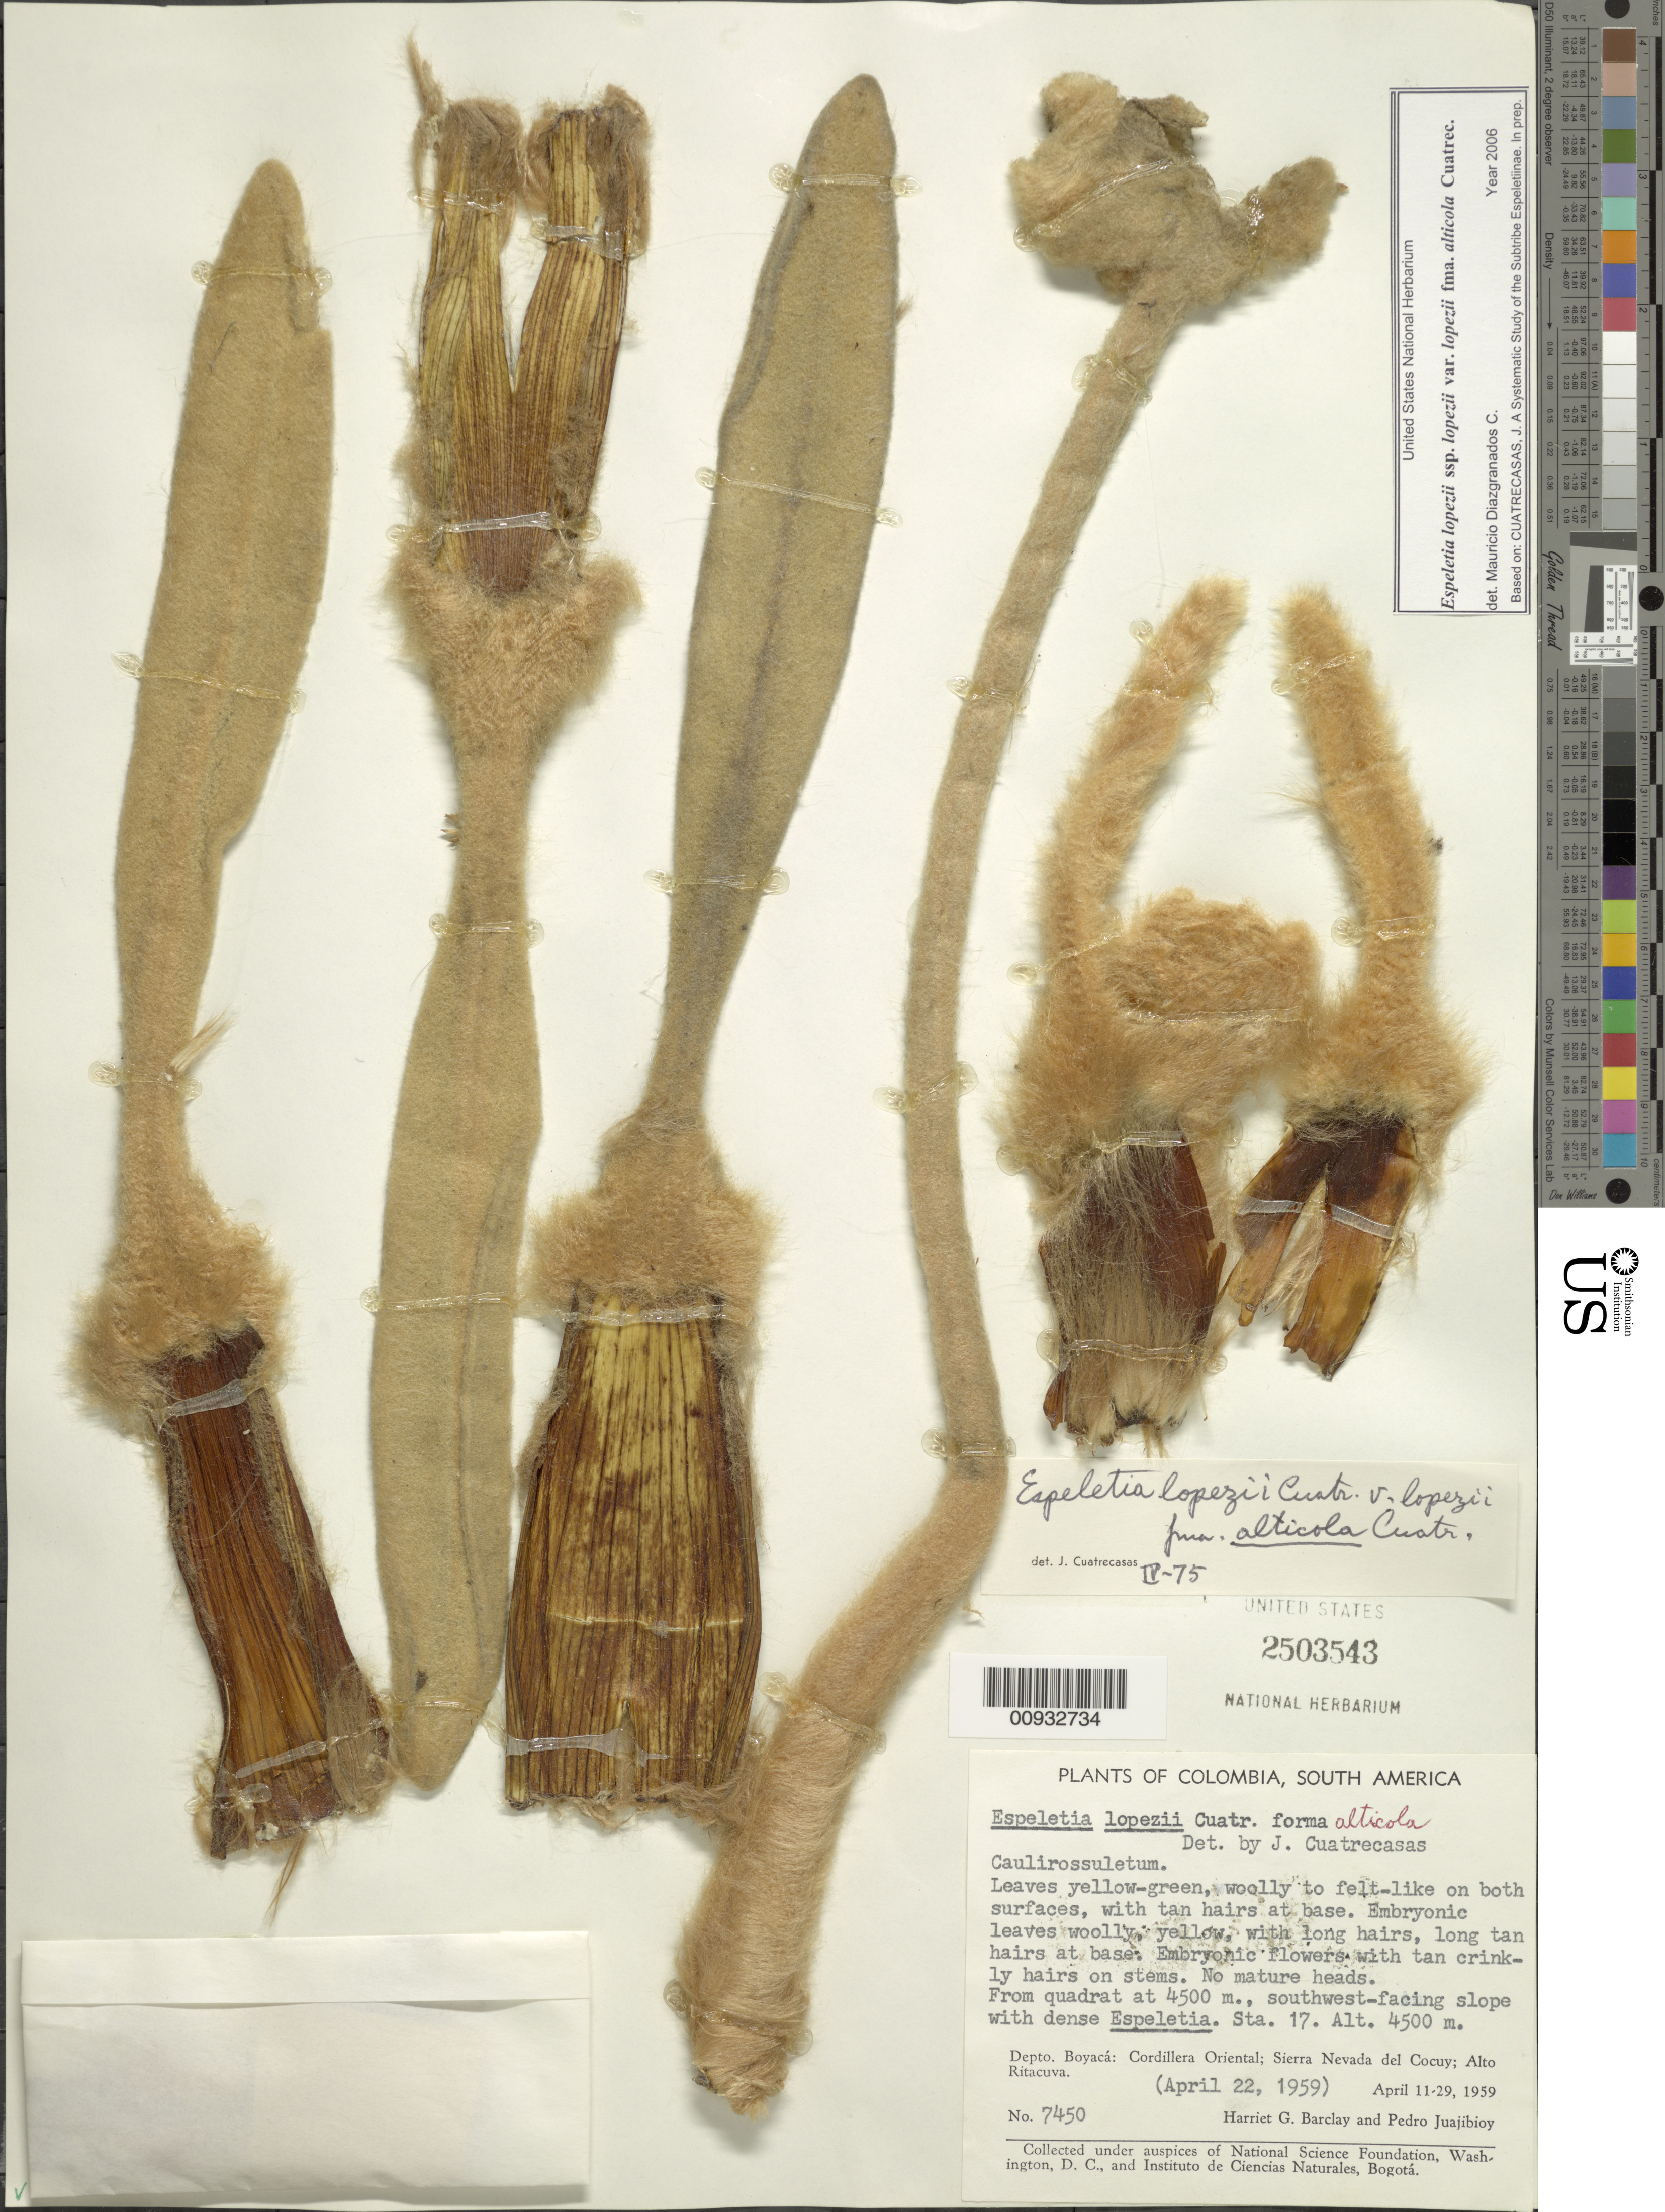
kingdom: Plantae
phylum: Tracheophyta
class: Magnoliopsida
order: Asterales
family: Asteraceae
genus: Espeletia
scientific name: Espeletia lopezii f. alticola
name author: Cuatrec.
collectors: H. G. Barclay & P. Juajibioy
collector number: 7450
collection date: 1959-04-22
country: Colombia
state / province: Boyacá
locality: Cordillera Oriental; Sierra Nevad del Cocuy; Alto Ritacuva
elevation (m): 4500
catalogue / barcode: US 2503543